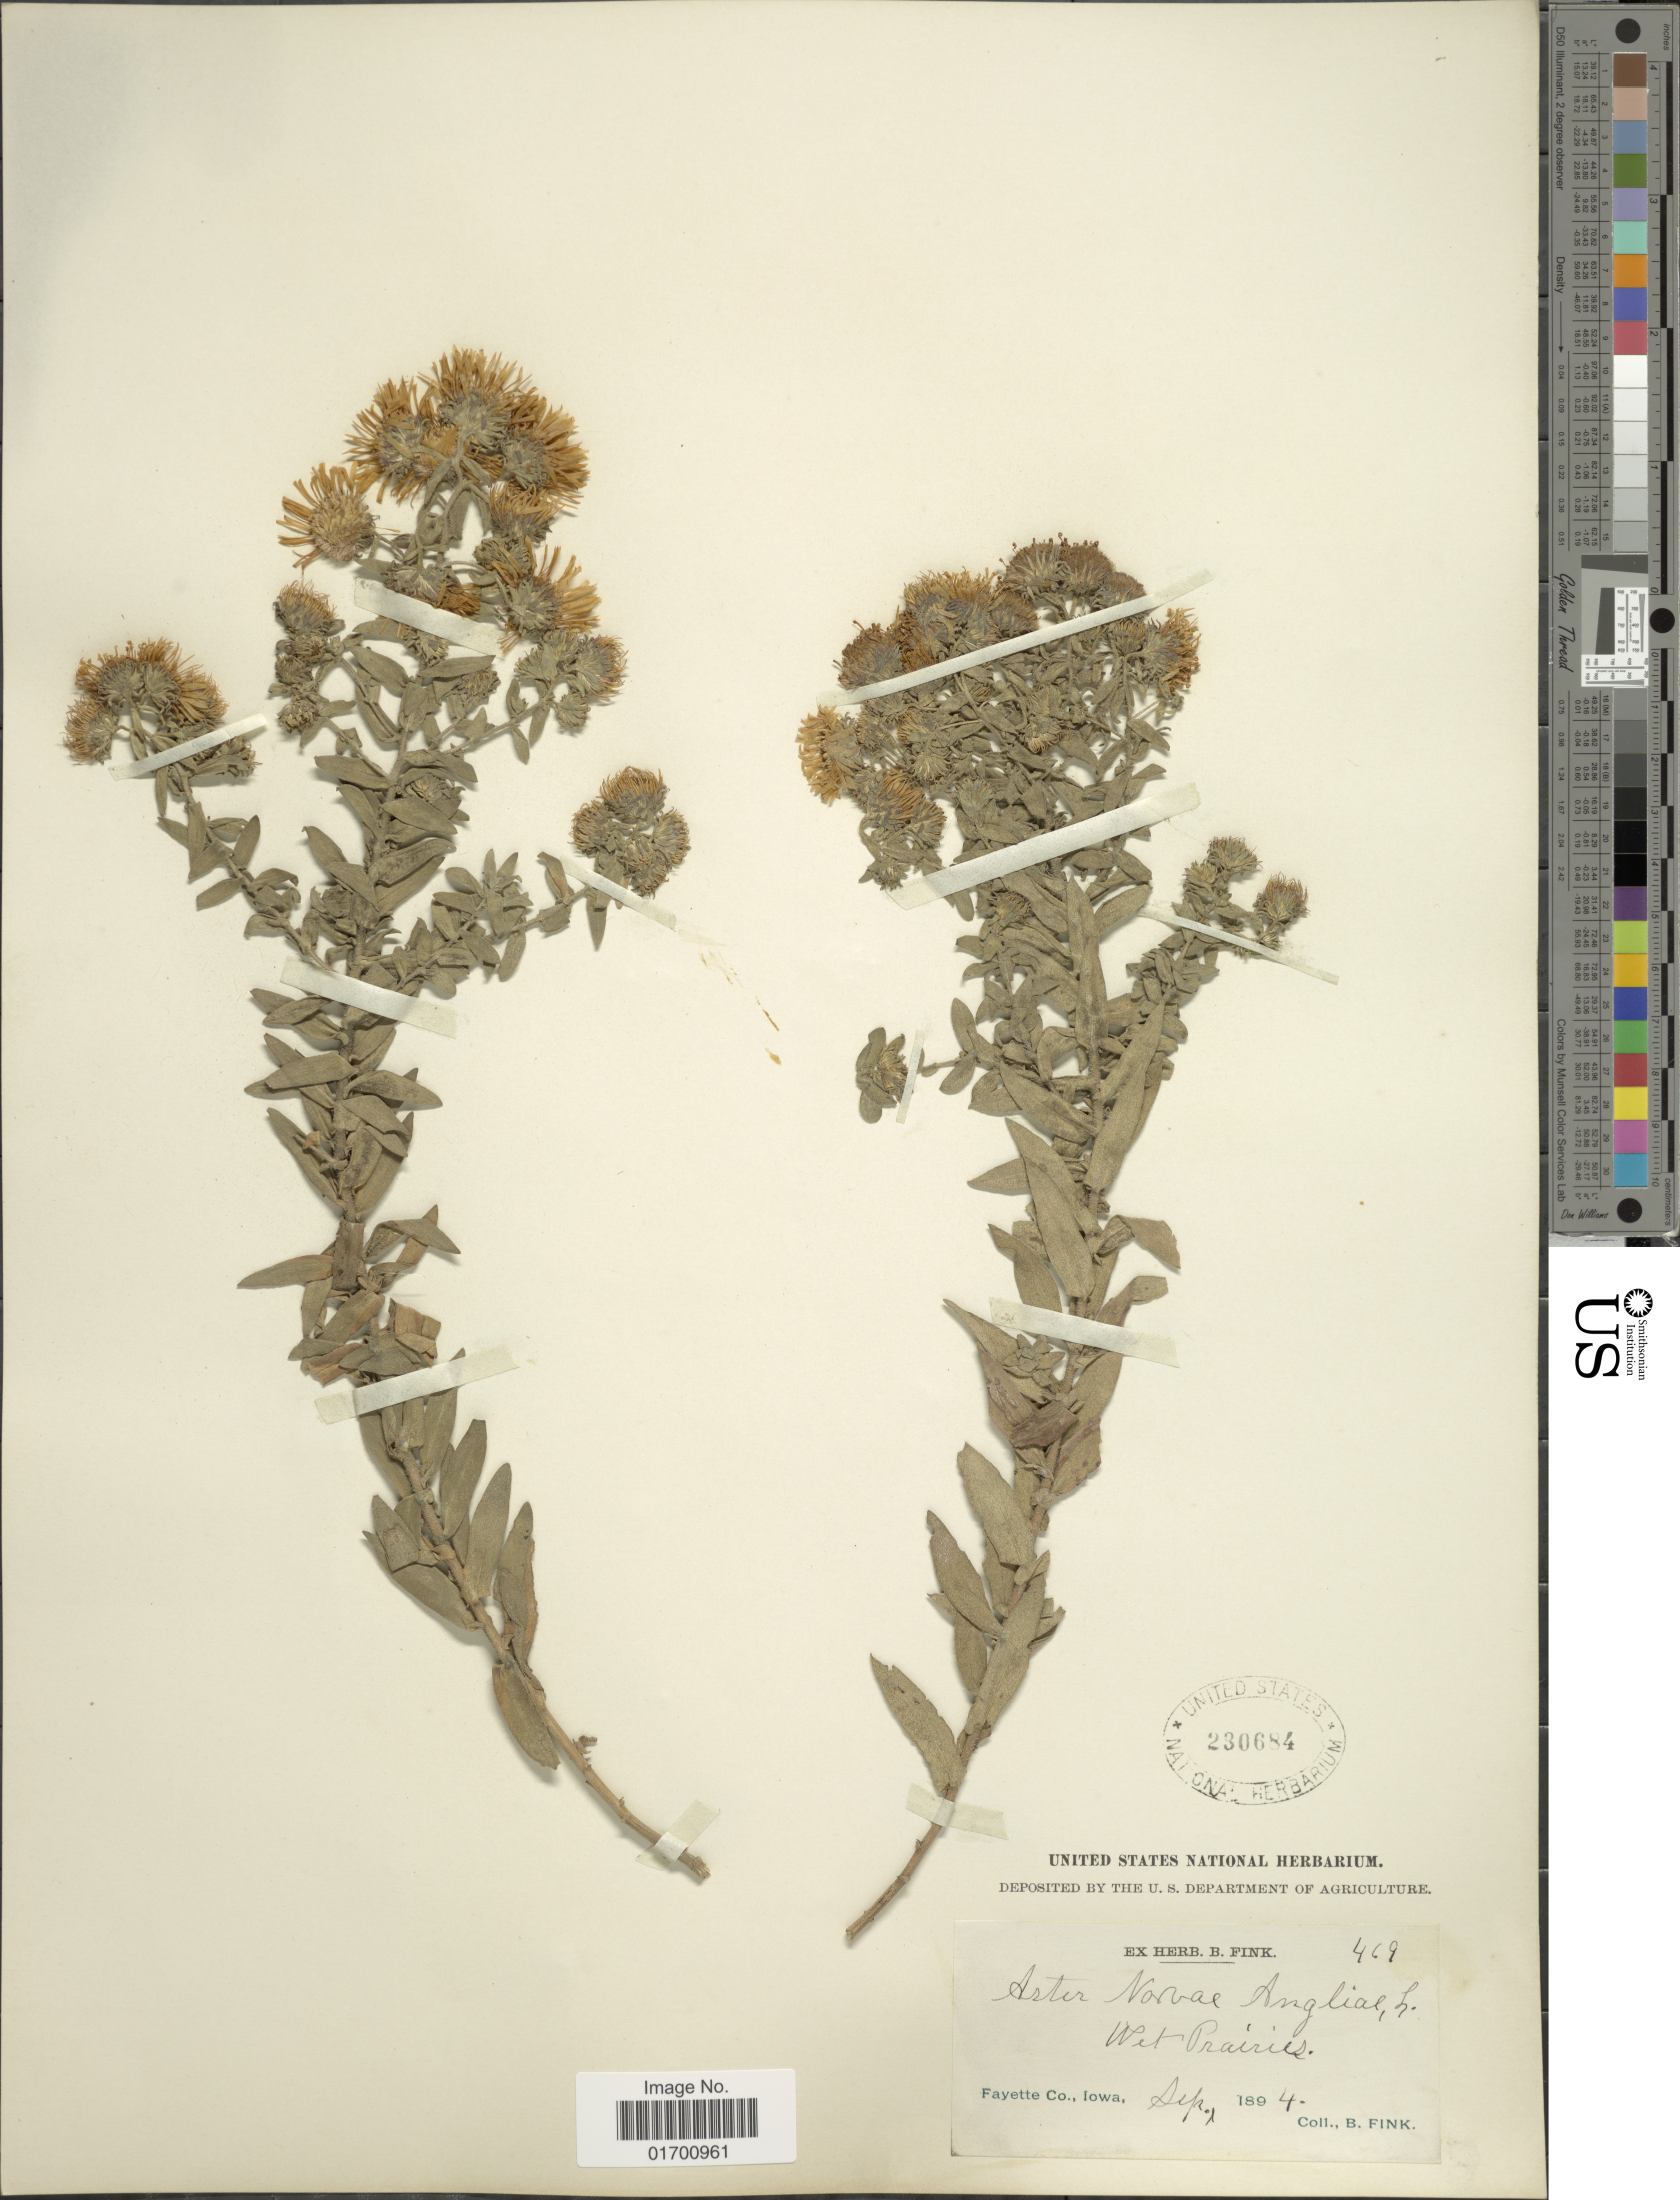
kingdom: Plantae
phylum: Tracheophyta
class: Magnoliopsida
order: Asterales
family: Asteraceae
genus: Symphyotrichum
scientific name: Symphyotrichum novae-angliae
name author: (L.) G.L. Nesom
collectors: B. Fink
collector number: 469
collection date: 1894-09-01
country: United States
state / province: Iowa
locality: Fayette Co. West Prairies.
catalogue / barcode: US 230684